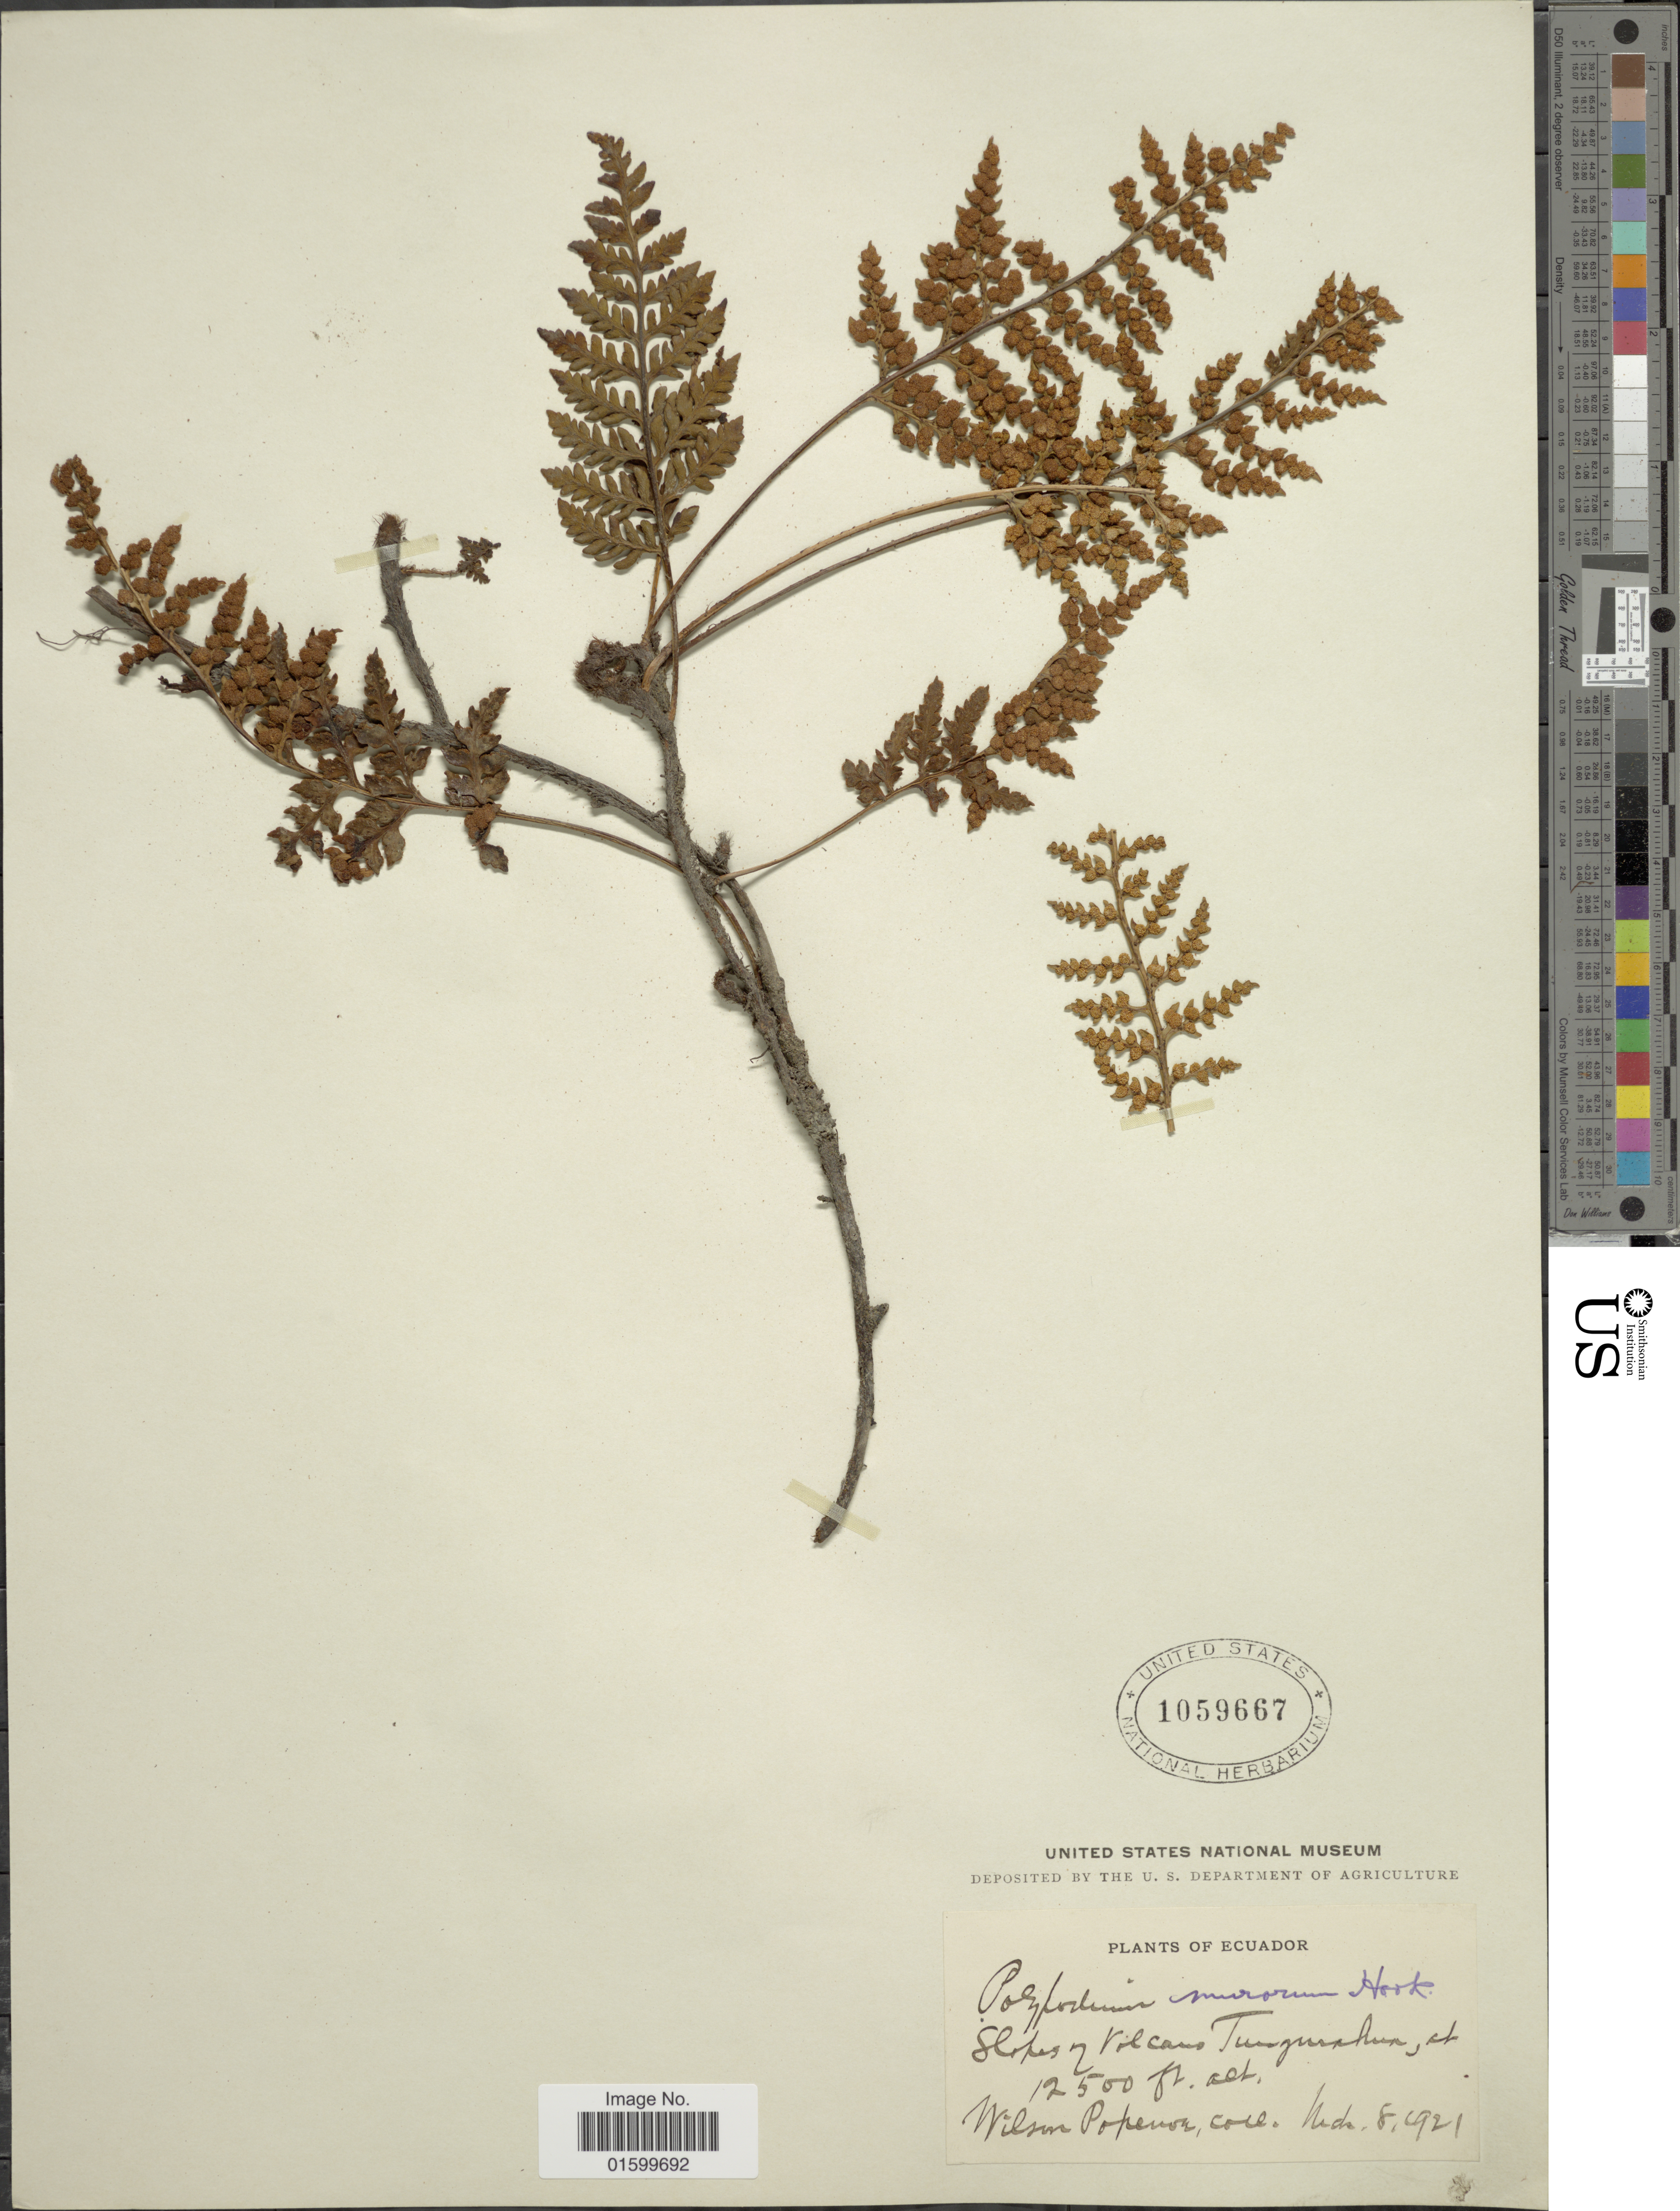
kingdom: Plantae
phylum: Tracheophyta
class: Polypodiopsida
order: Polypodiales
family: Polypodiaceae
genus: Pleopeltis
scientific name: Pleopeltis murorum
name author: (Hook.) A.R. Sm. & Tejero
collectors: W. Popenoe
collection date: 1921-03-08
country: Ecuador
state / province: Tungurahua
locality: Slopes of Volcano Tungurahua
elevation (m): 3810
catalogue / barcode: US 1059667